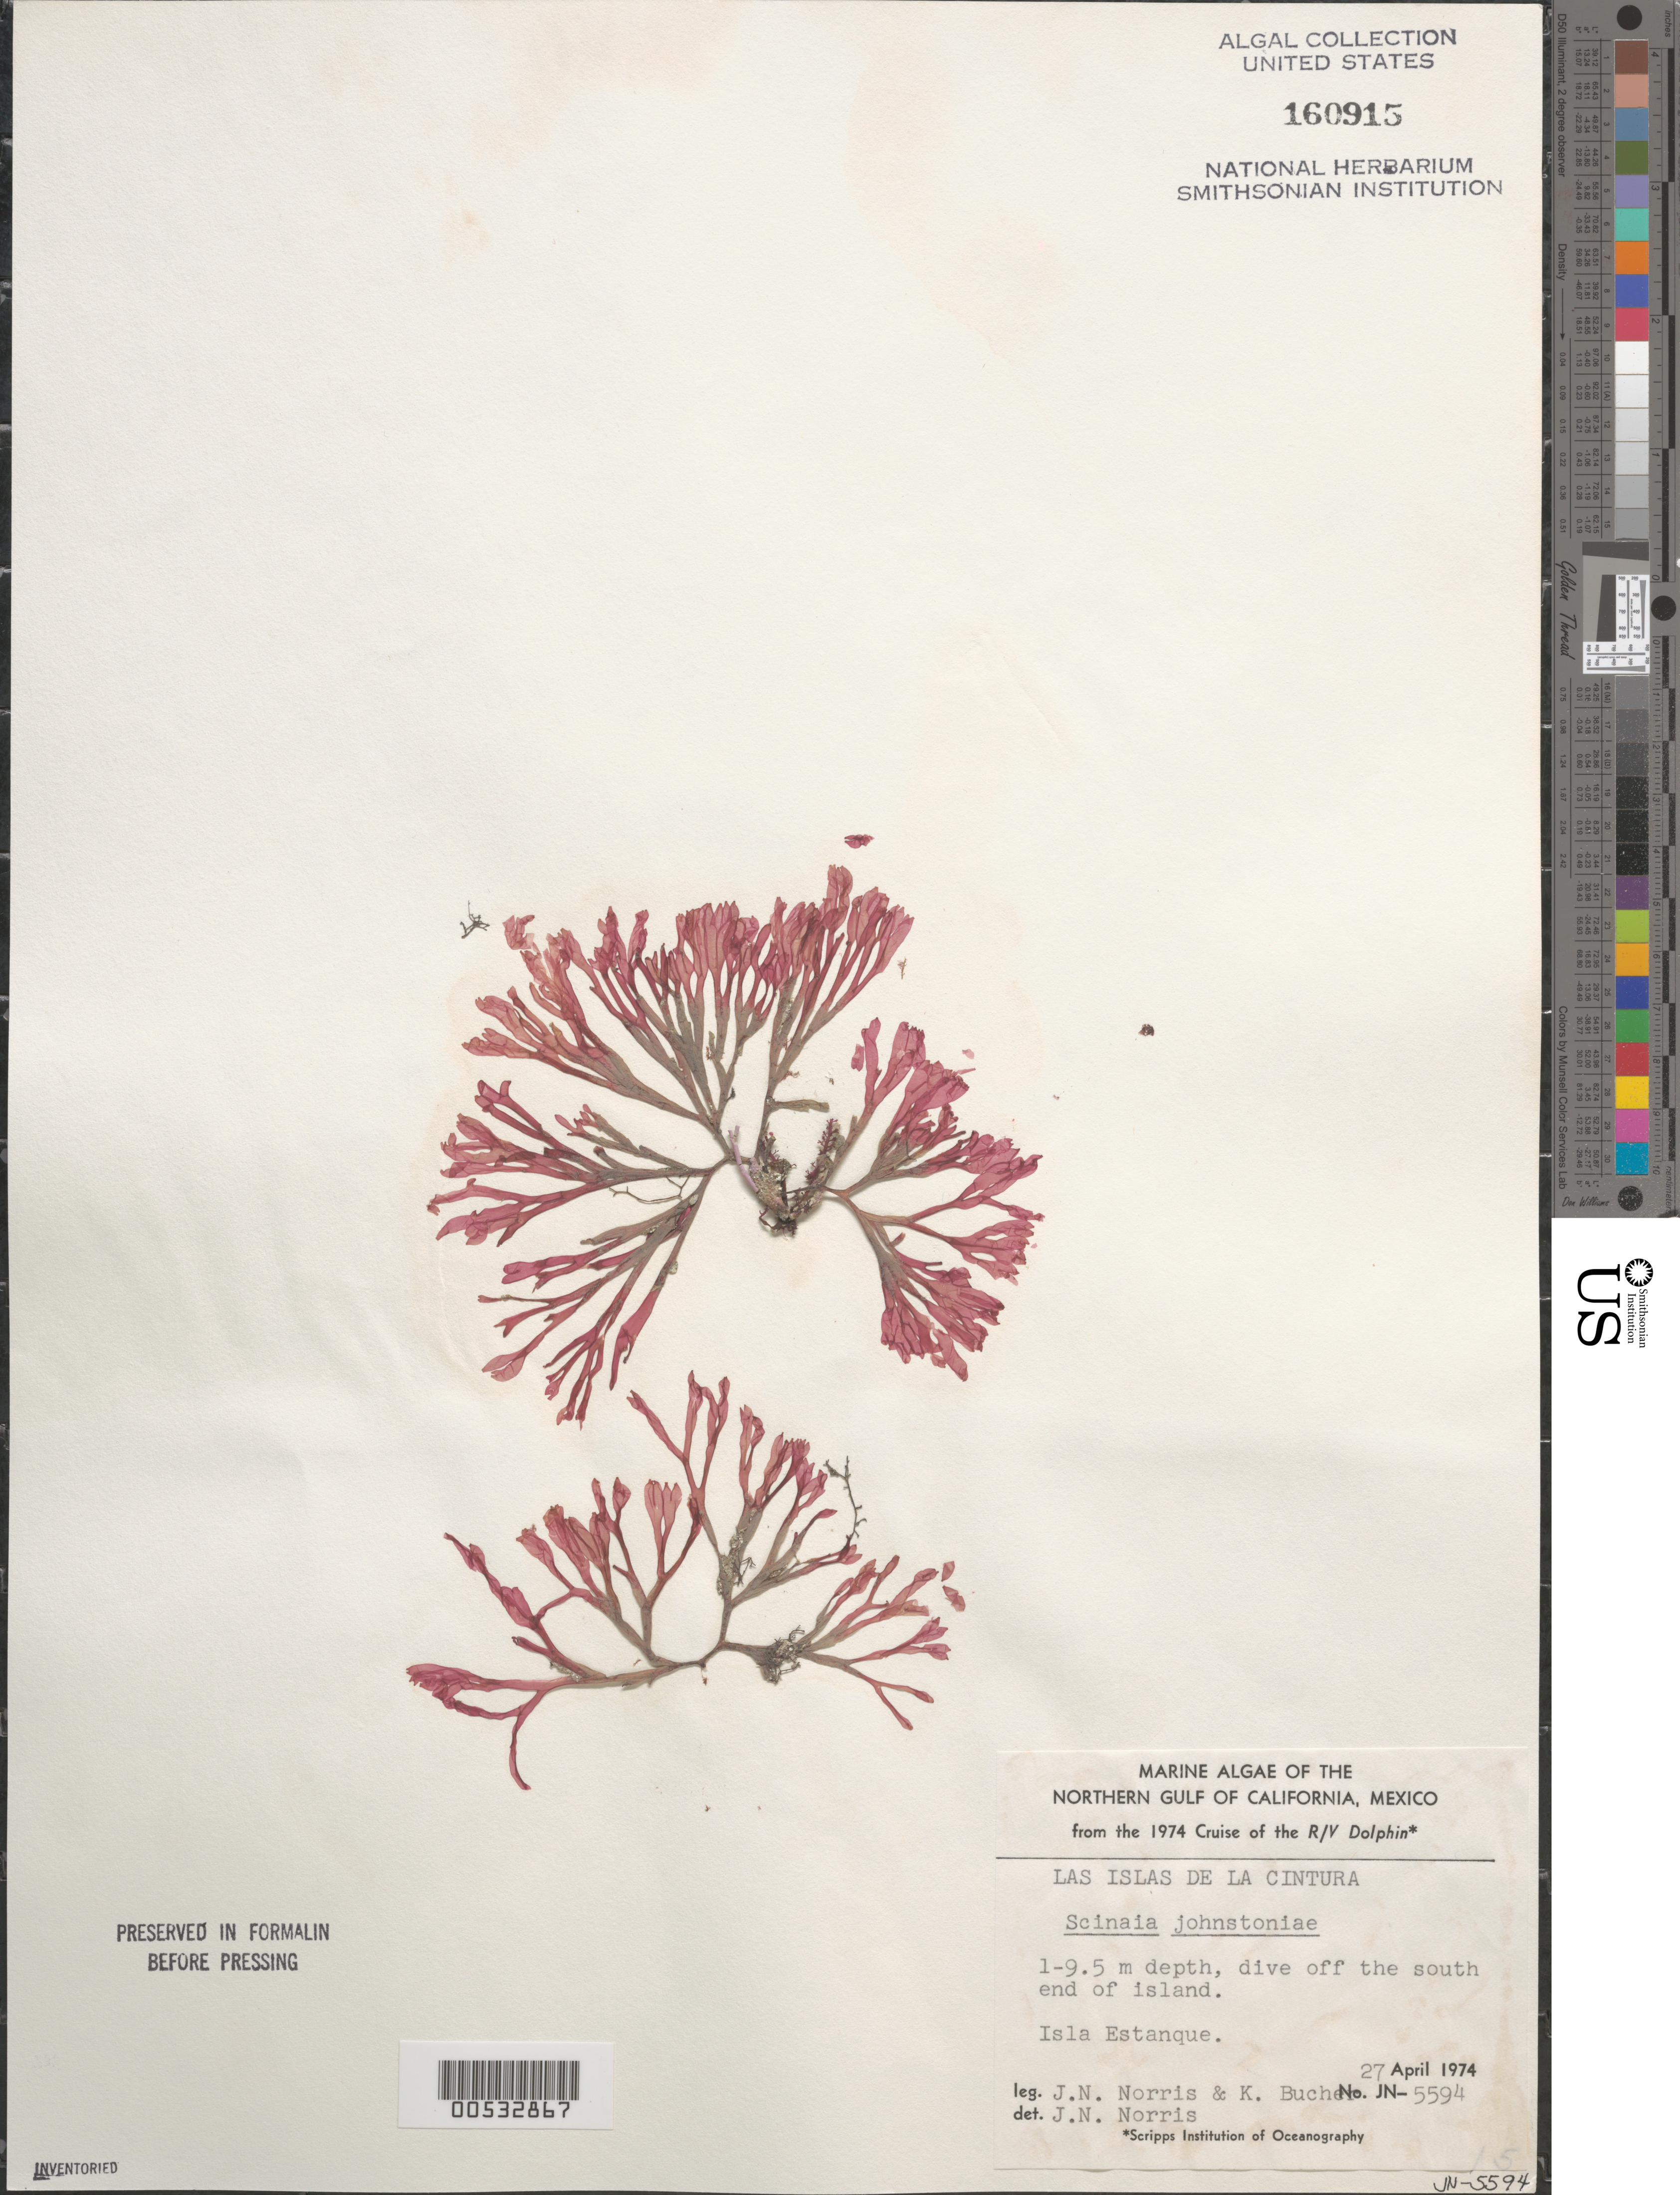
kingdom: Plantae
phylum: Rhodophyta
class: Florideophyceae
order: Nemaliales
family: Scinaiaceae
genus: Scinaia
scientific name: Scinaia johnstoniae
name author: Setch.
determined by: Norris, James N.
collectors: J. N. Norris & K. E. Bucher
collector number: JN-5594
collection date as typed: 27 Apr 1974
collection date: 1974-04-27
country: Mexico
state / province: Baja California Norte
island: Isla Estanque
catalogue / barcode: US 160915